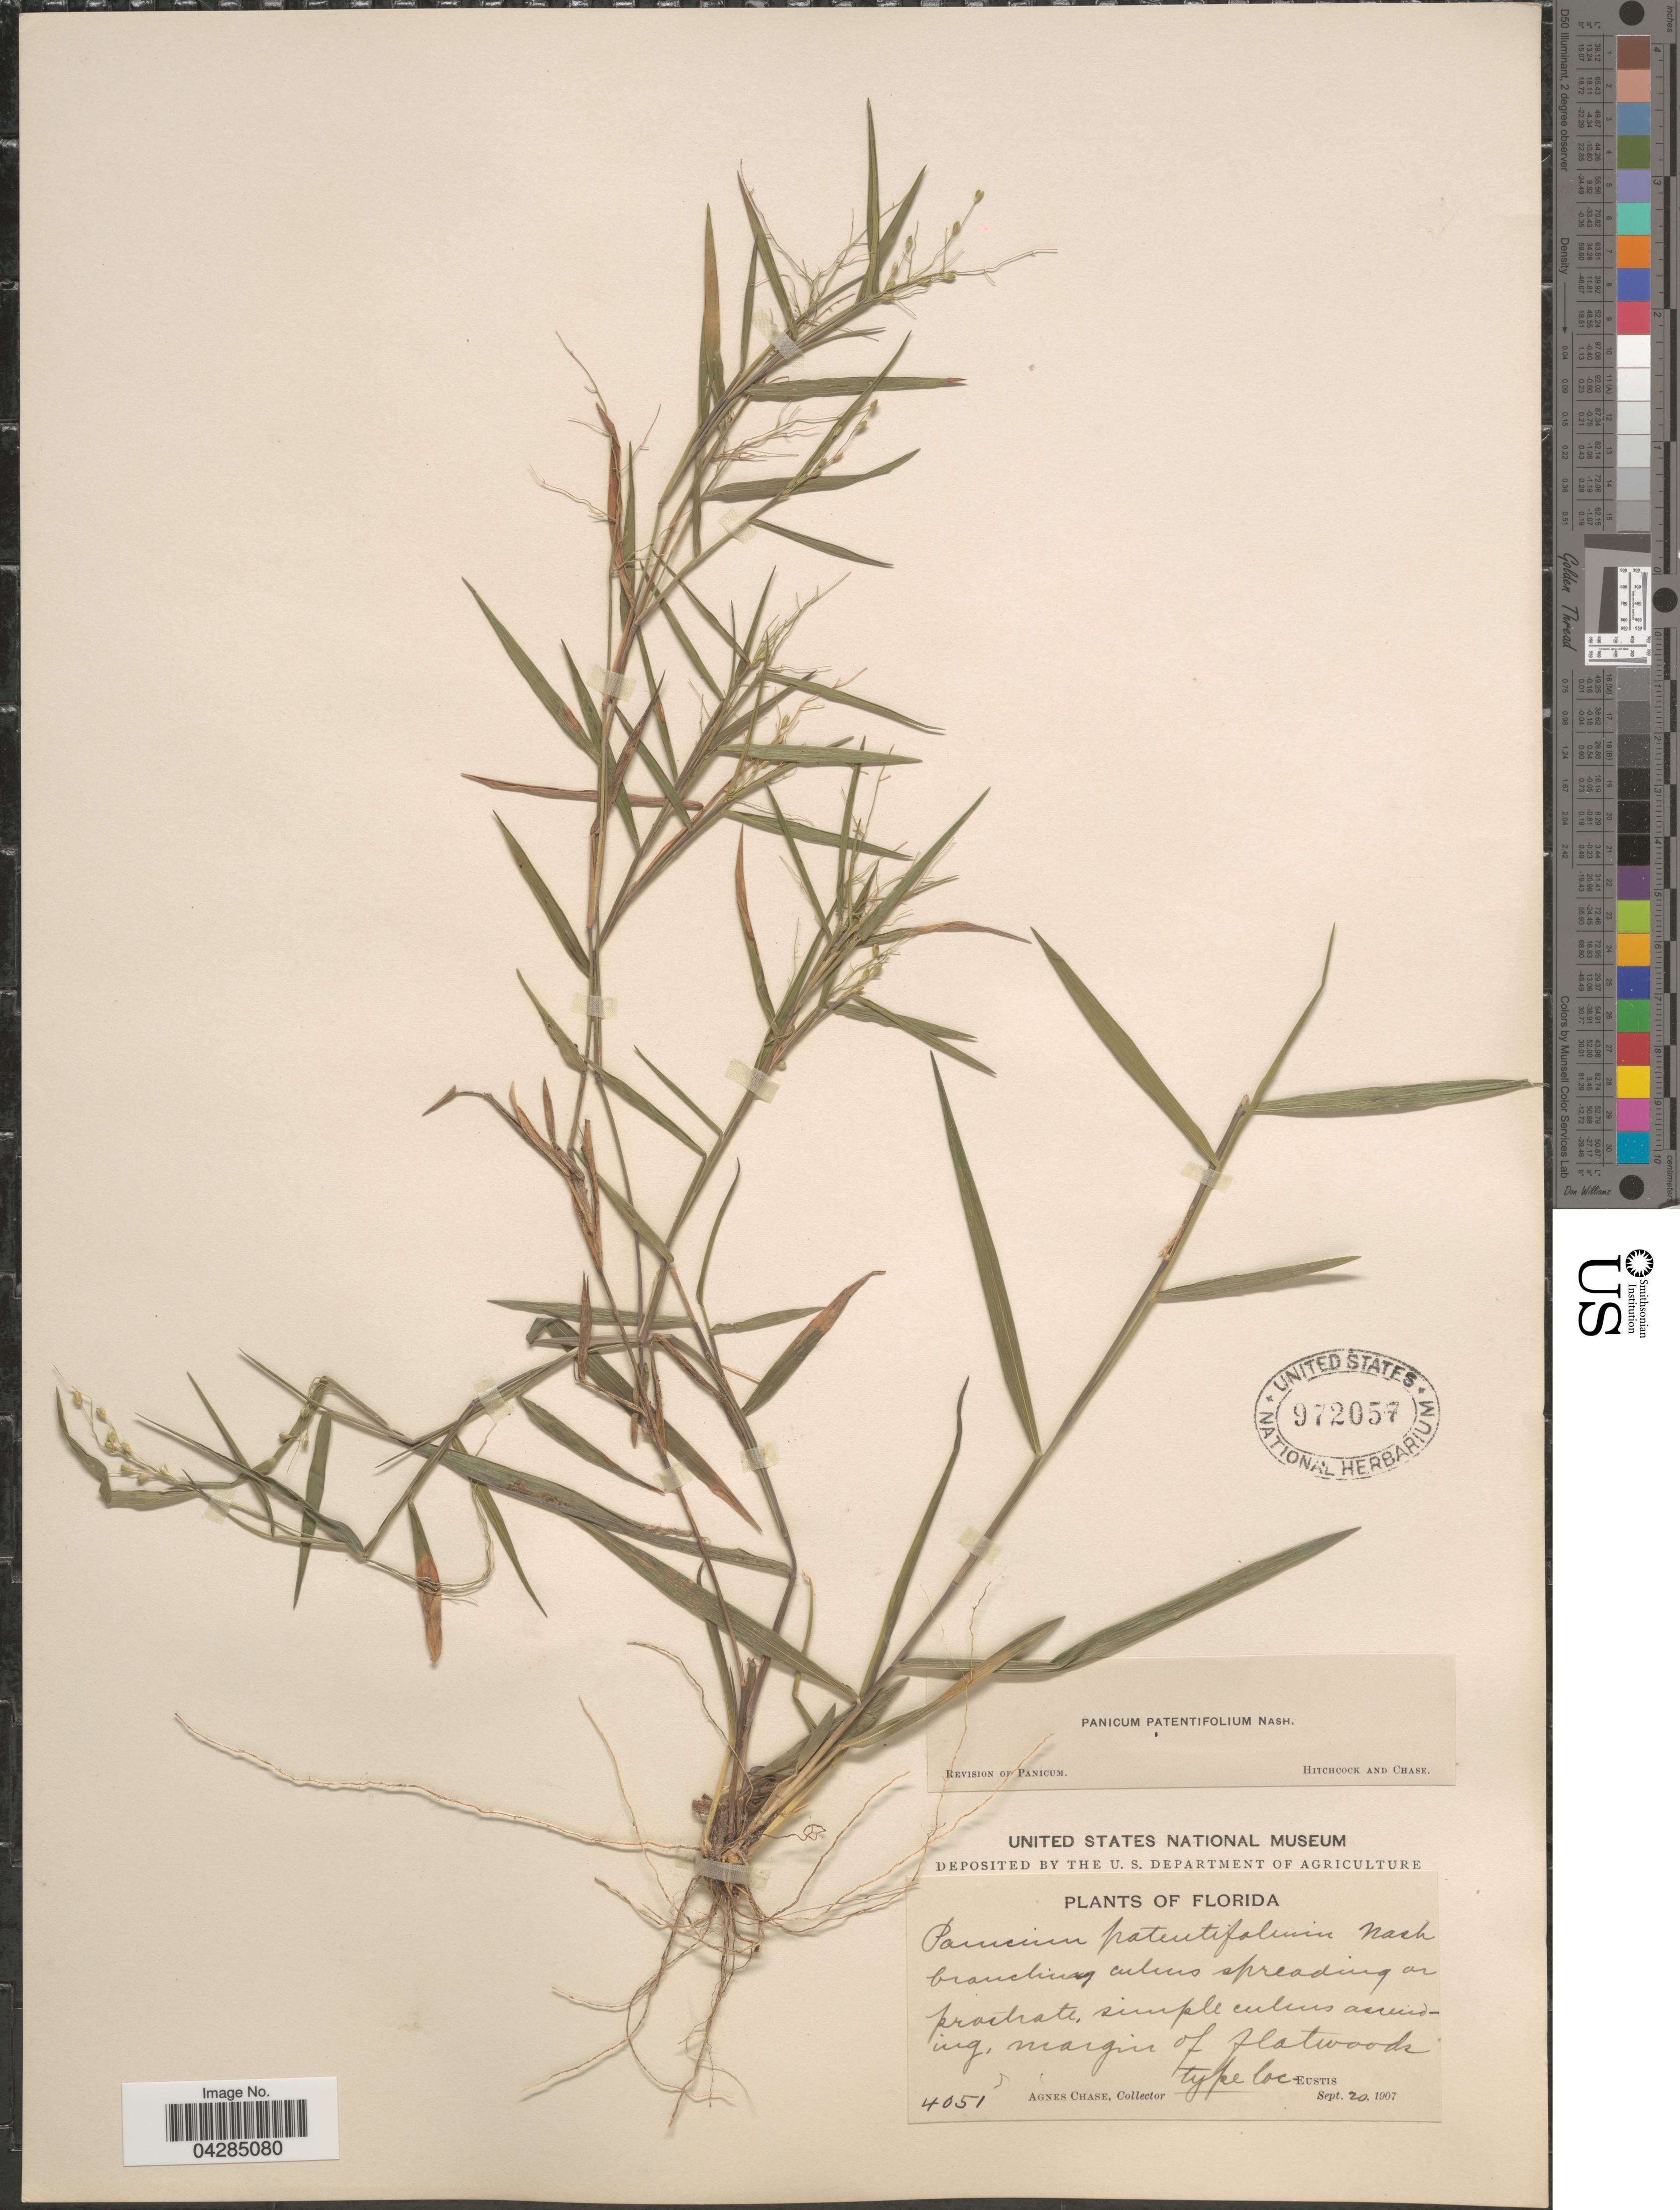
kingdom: Plantae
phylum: Tracheophyta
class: Liliopsida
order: Poales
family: Poaceae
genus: Dichanthelium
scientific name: Dichanthelium portoricense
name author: (Desv. ex Ham.) B.F. Hansen & Wunderlin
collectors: A. Chase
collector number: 4051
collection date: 1907-09-20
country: United States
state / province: Florida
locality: Eustis.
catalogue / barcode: US 972057